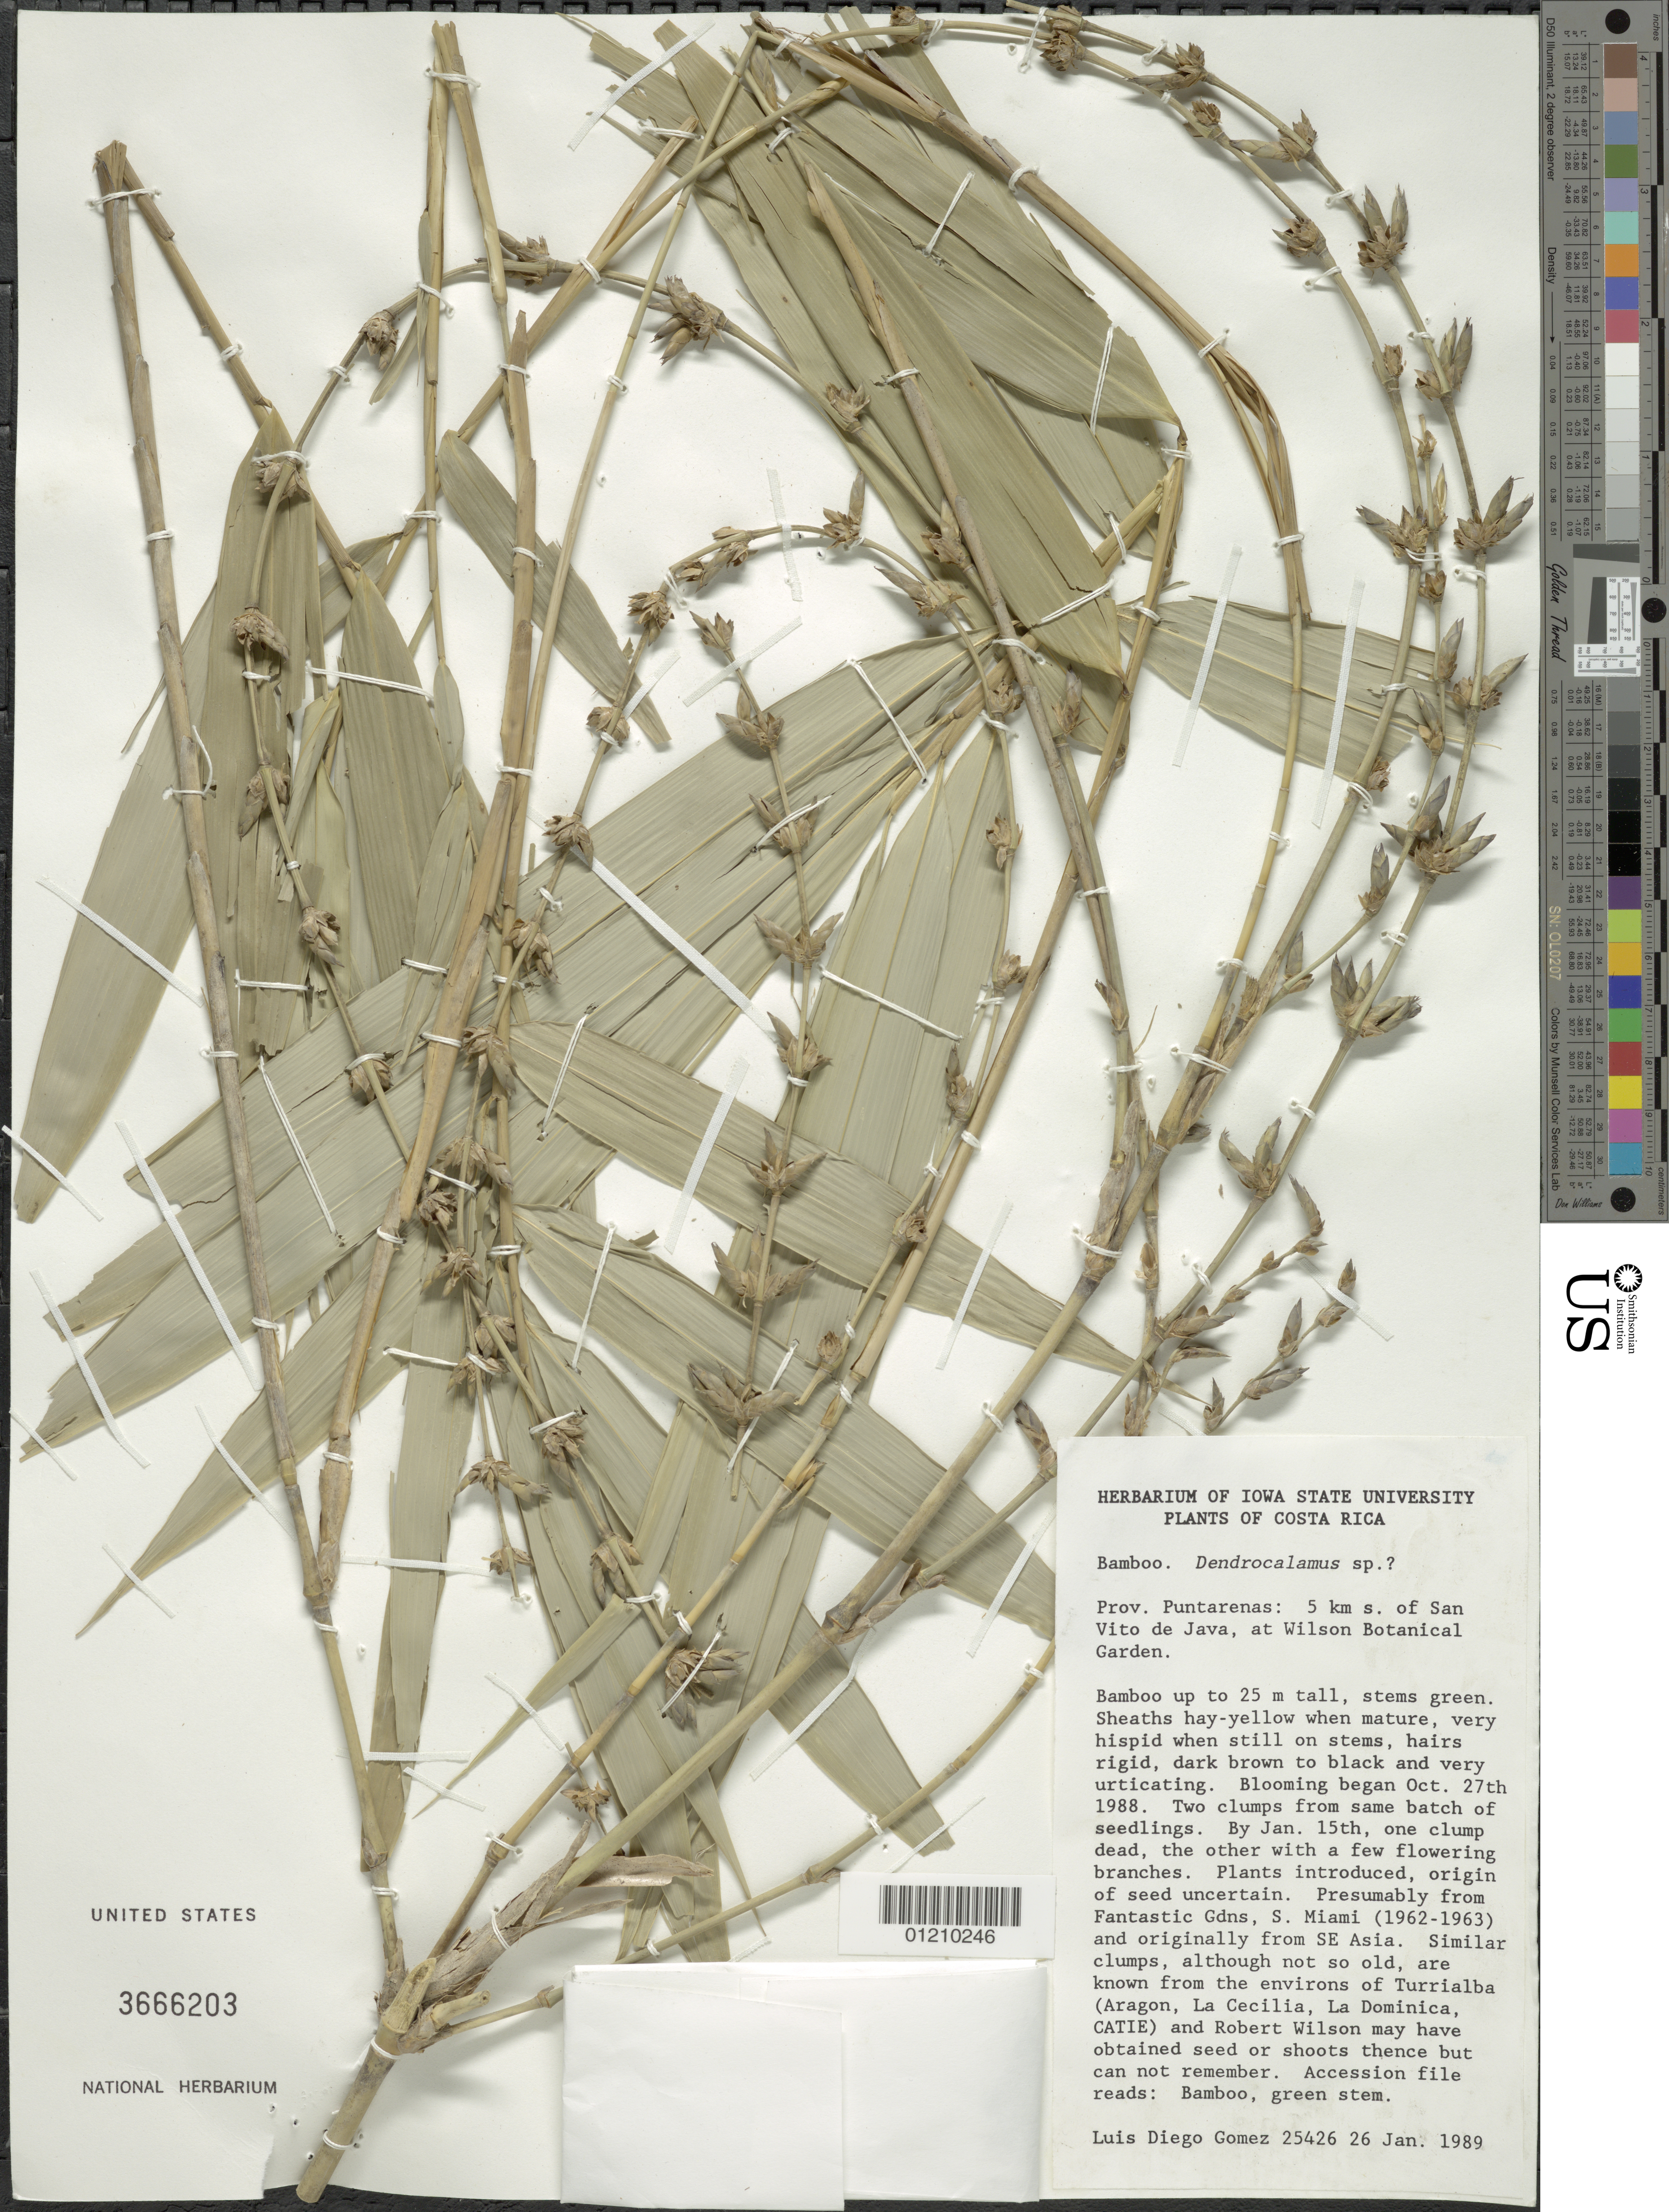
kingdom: Plantae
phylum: Tracheophyta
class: Liliopsida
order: Poales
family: Poaceae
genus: Dendrocalamus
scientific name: Dendrocalamus sp.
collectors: L. D. Gómez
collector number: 25426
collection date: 1989-01-26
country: Costa Rica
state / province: Puntarenas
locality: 5 km. S. of San Vito de Java.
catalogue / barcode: US 3666203